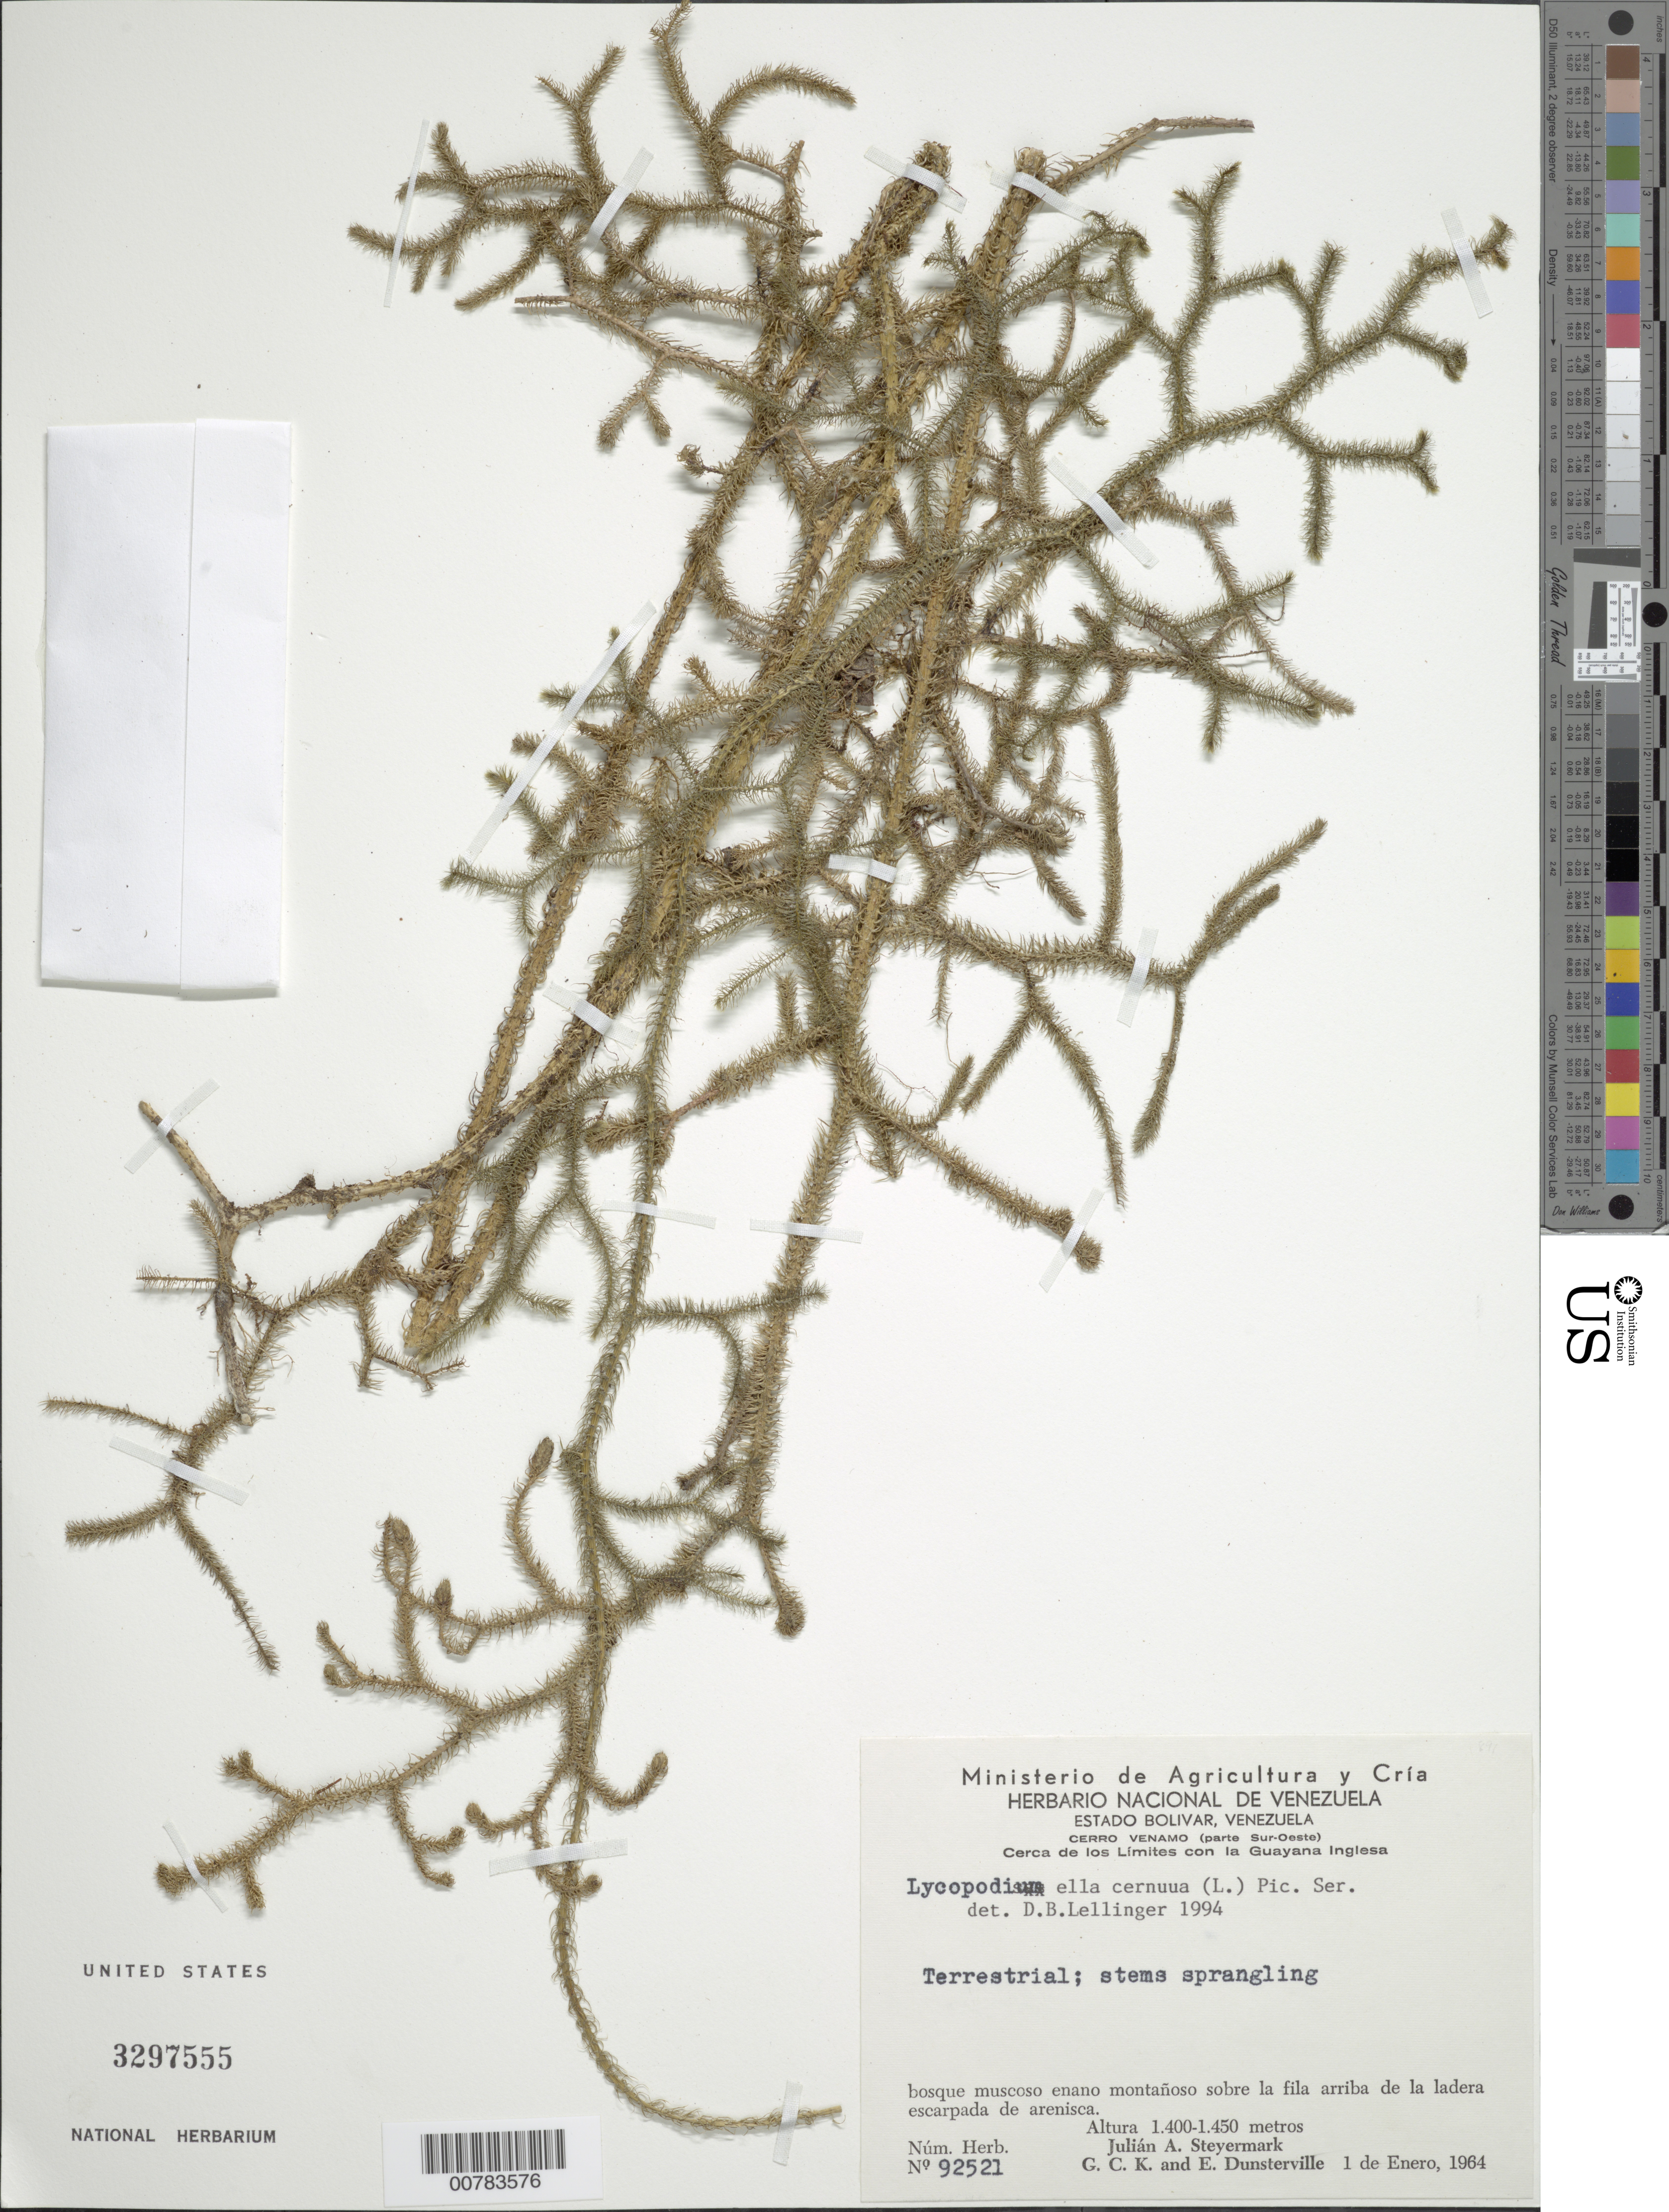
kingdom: Plantae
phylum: Tracheophyta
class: Lycopodiopsida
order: Lycopodiales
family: Lycopodiaceae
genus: Palhinhaea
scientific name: Palhinhaea cernua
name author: (L.) Vasc. & Franco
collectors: J. Steyermark, G. C. K. Dunsterville & E. Dunsterville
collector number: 92521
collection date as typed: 1-Jan-64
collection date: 1964-01-01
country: Venezuela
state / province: Bolívar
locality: Cerro Venamo, parte Sur-Oeste, cerca de los limites con Guayana Inglesa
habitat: Bosque muscoso enano montanoso sobre la fila arriba de la ladera escarpada de arenisca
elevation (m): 1400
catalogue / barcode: US 3297555